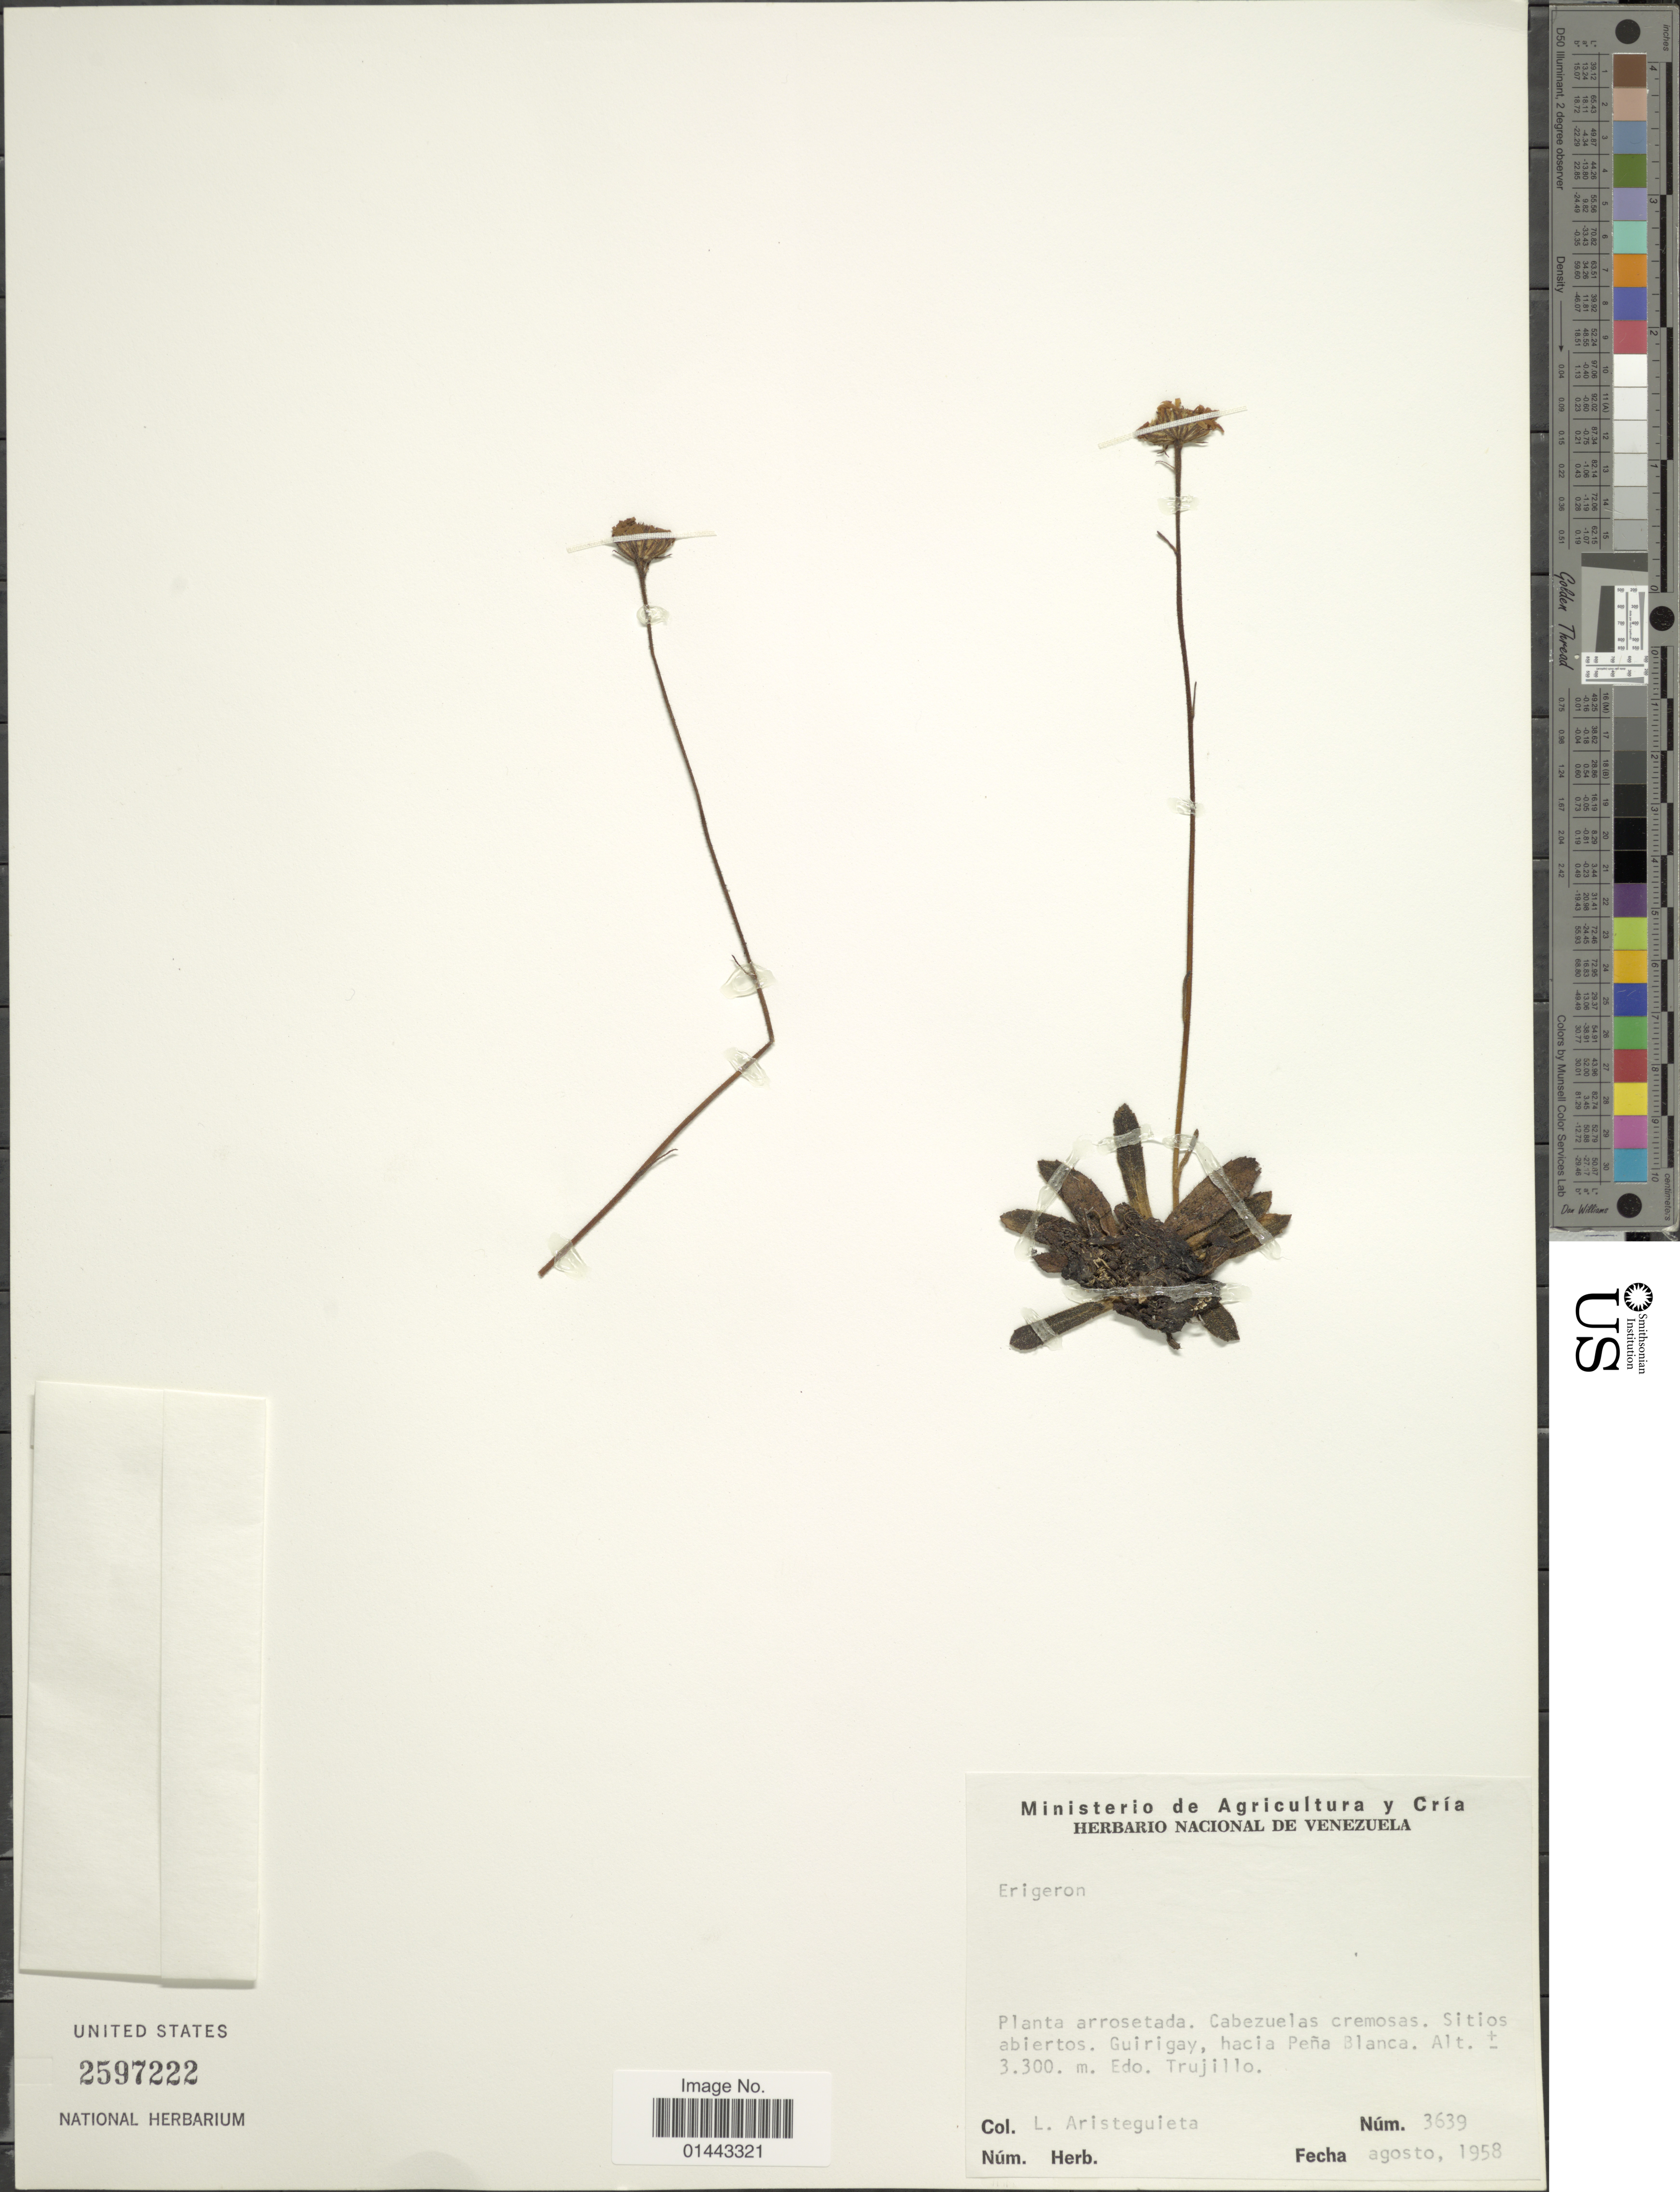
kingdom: Plantae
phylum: Tracheophyta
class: Magnoliopsida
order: Asterales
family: Asteraceae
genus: Oritrophium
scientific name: Oritrophium blepharophyllum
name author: (S.F. Blake) Cuatrec.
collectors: L. Aristeguieta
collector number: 3639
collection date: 1958-08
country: Venezuela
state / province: Trujillo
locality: Guirigay, hacia Peña Blanca.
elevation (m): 3300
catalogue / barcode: US 2597222